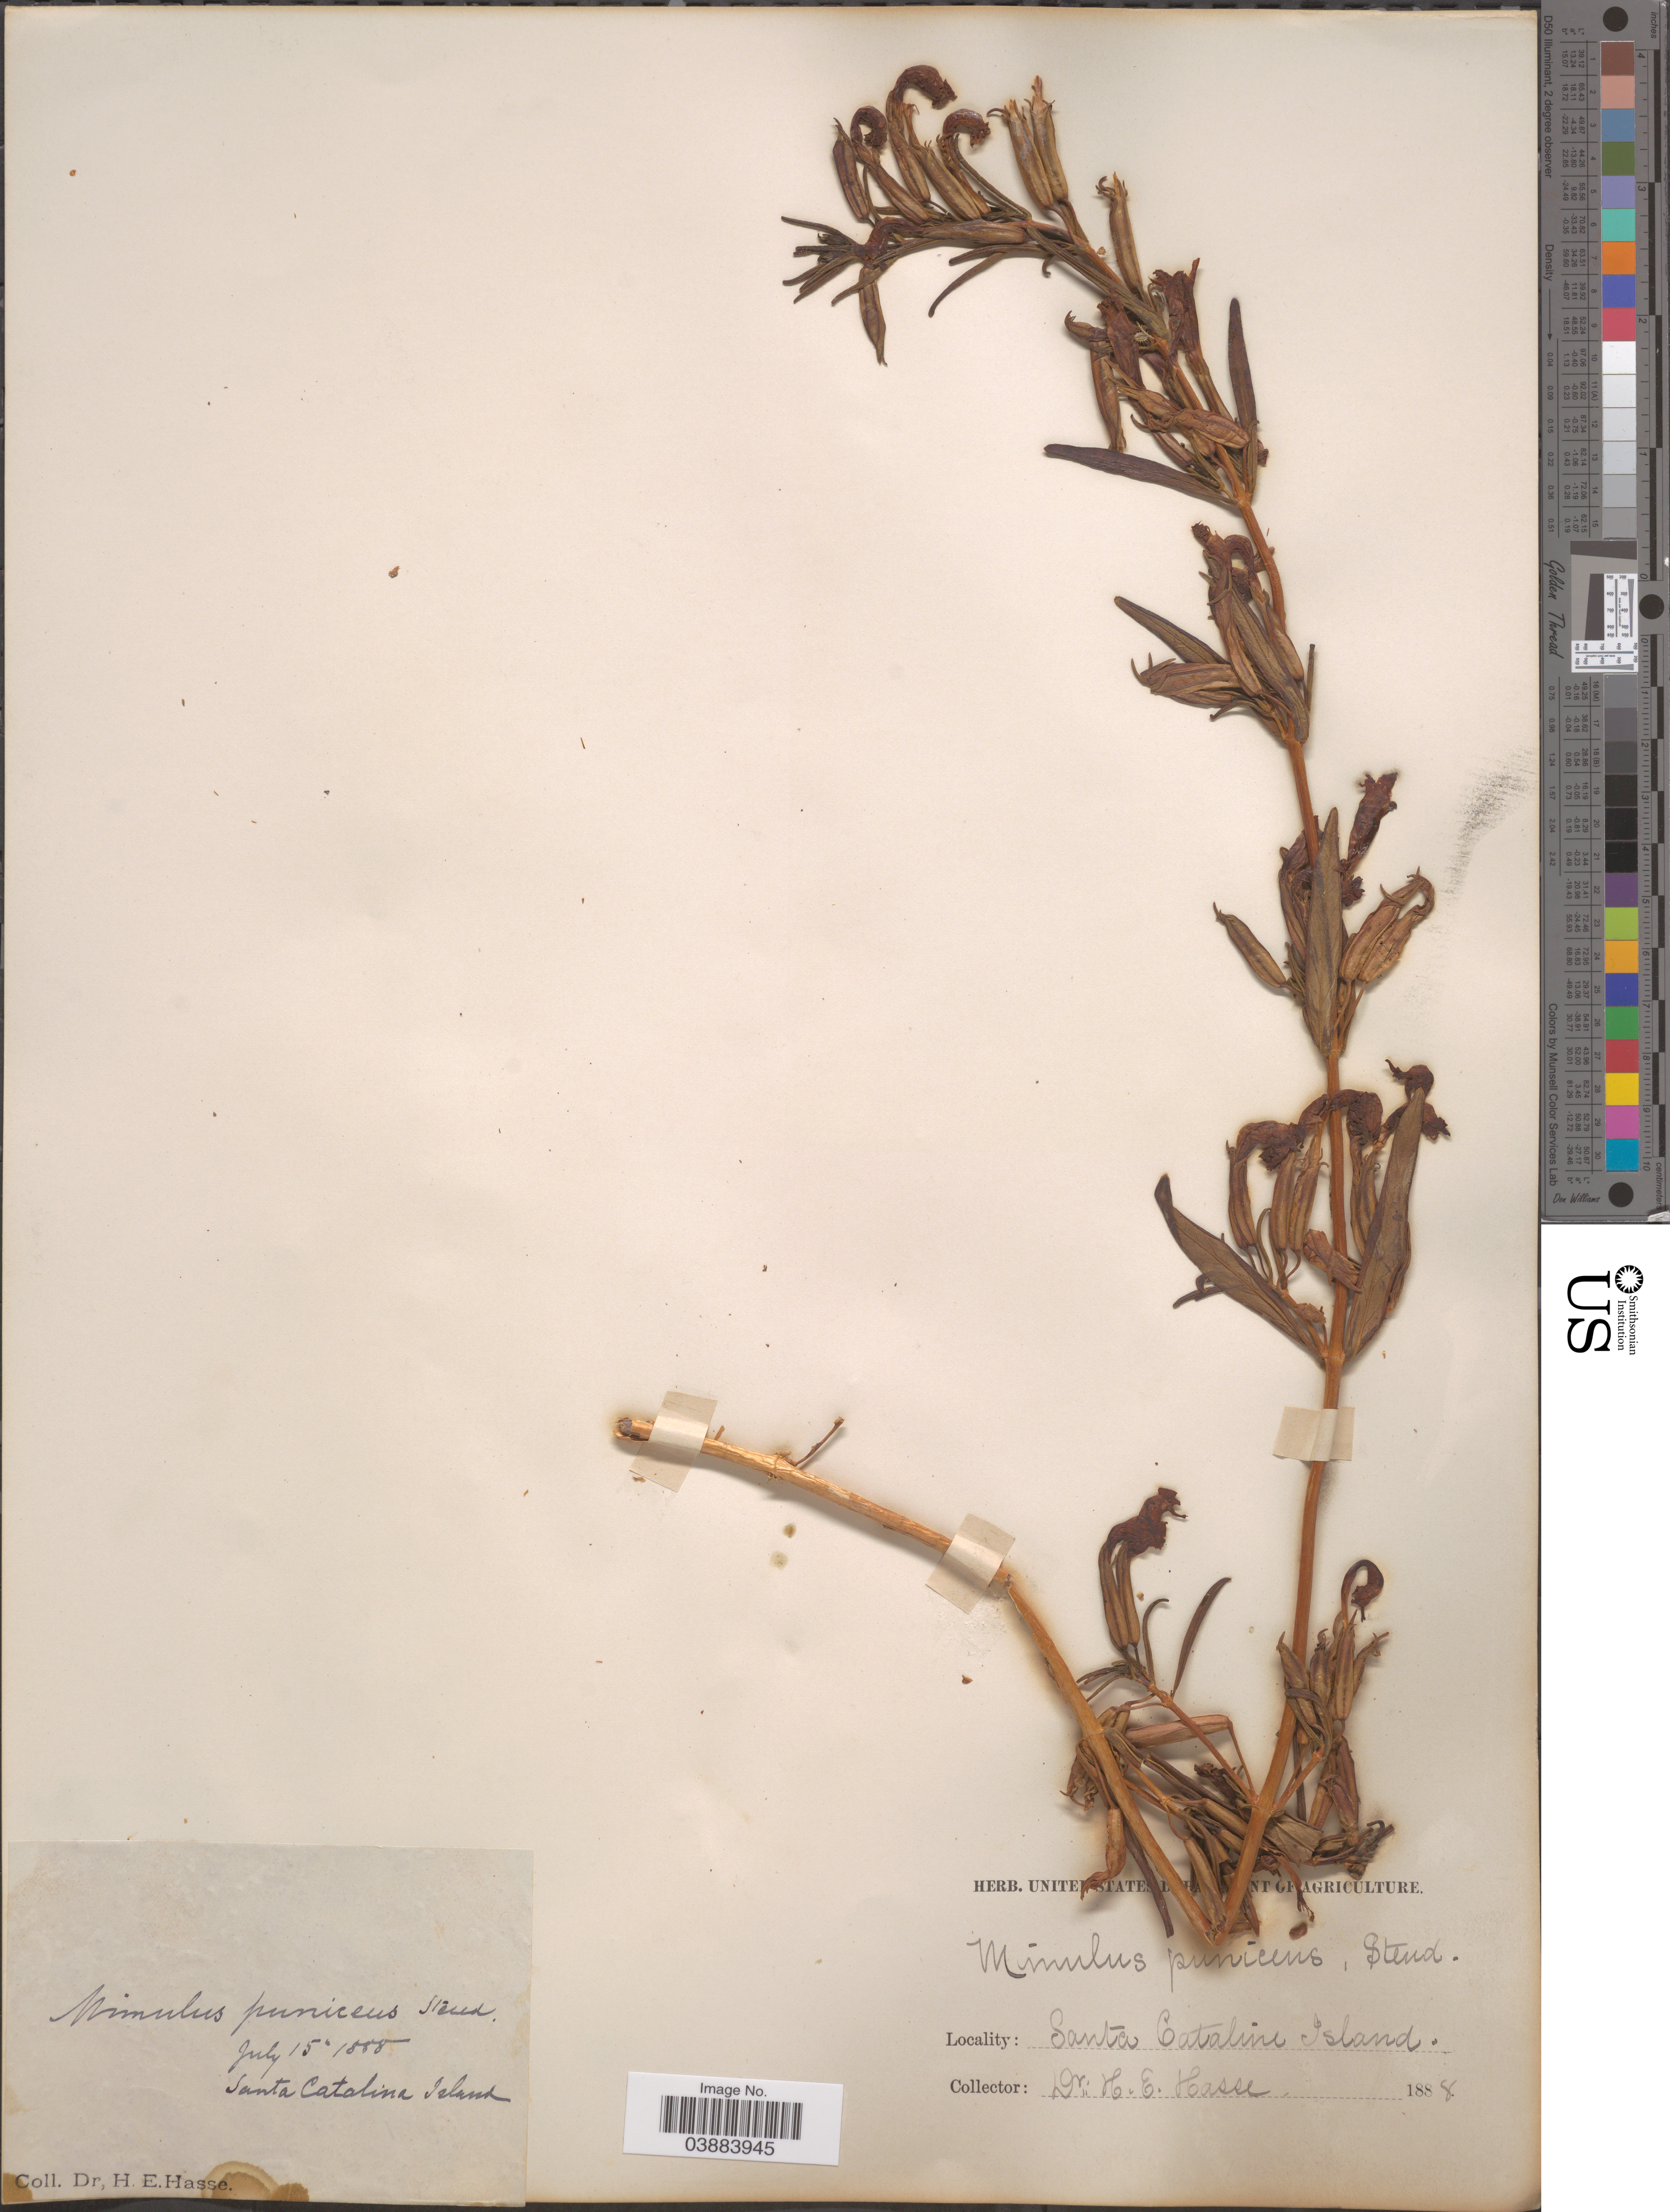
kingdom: Plantae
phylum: Tracheophyta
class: Magnoliopsida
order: Lamiales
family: Phrymaceae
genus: Diplacus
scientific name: Diplacus puniceus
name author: Nutt.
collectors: H. E. Hasse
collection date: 1888-07-15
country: United States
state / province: California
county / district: Los Angeles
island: Santa Catalina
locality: Santa Catalina Island.